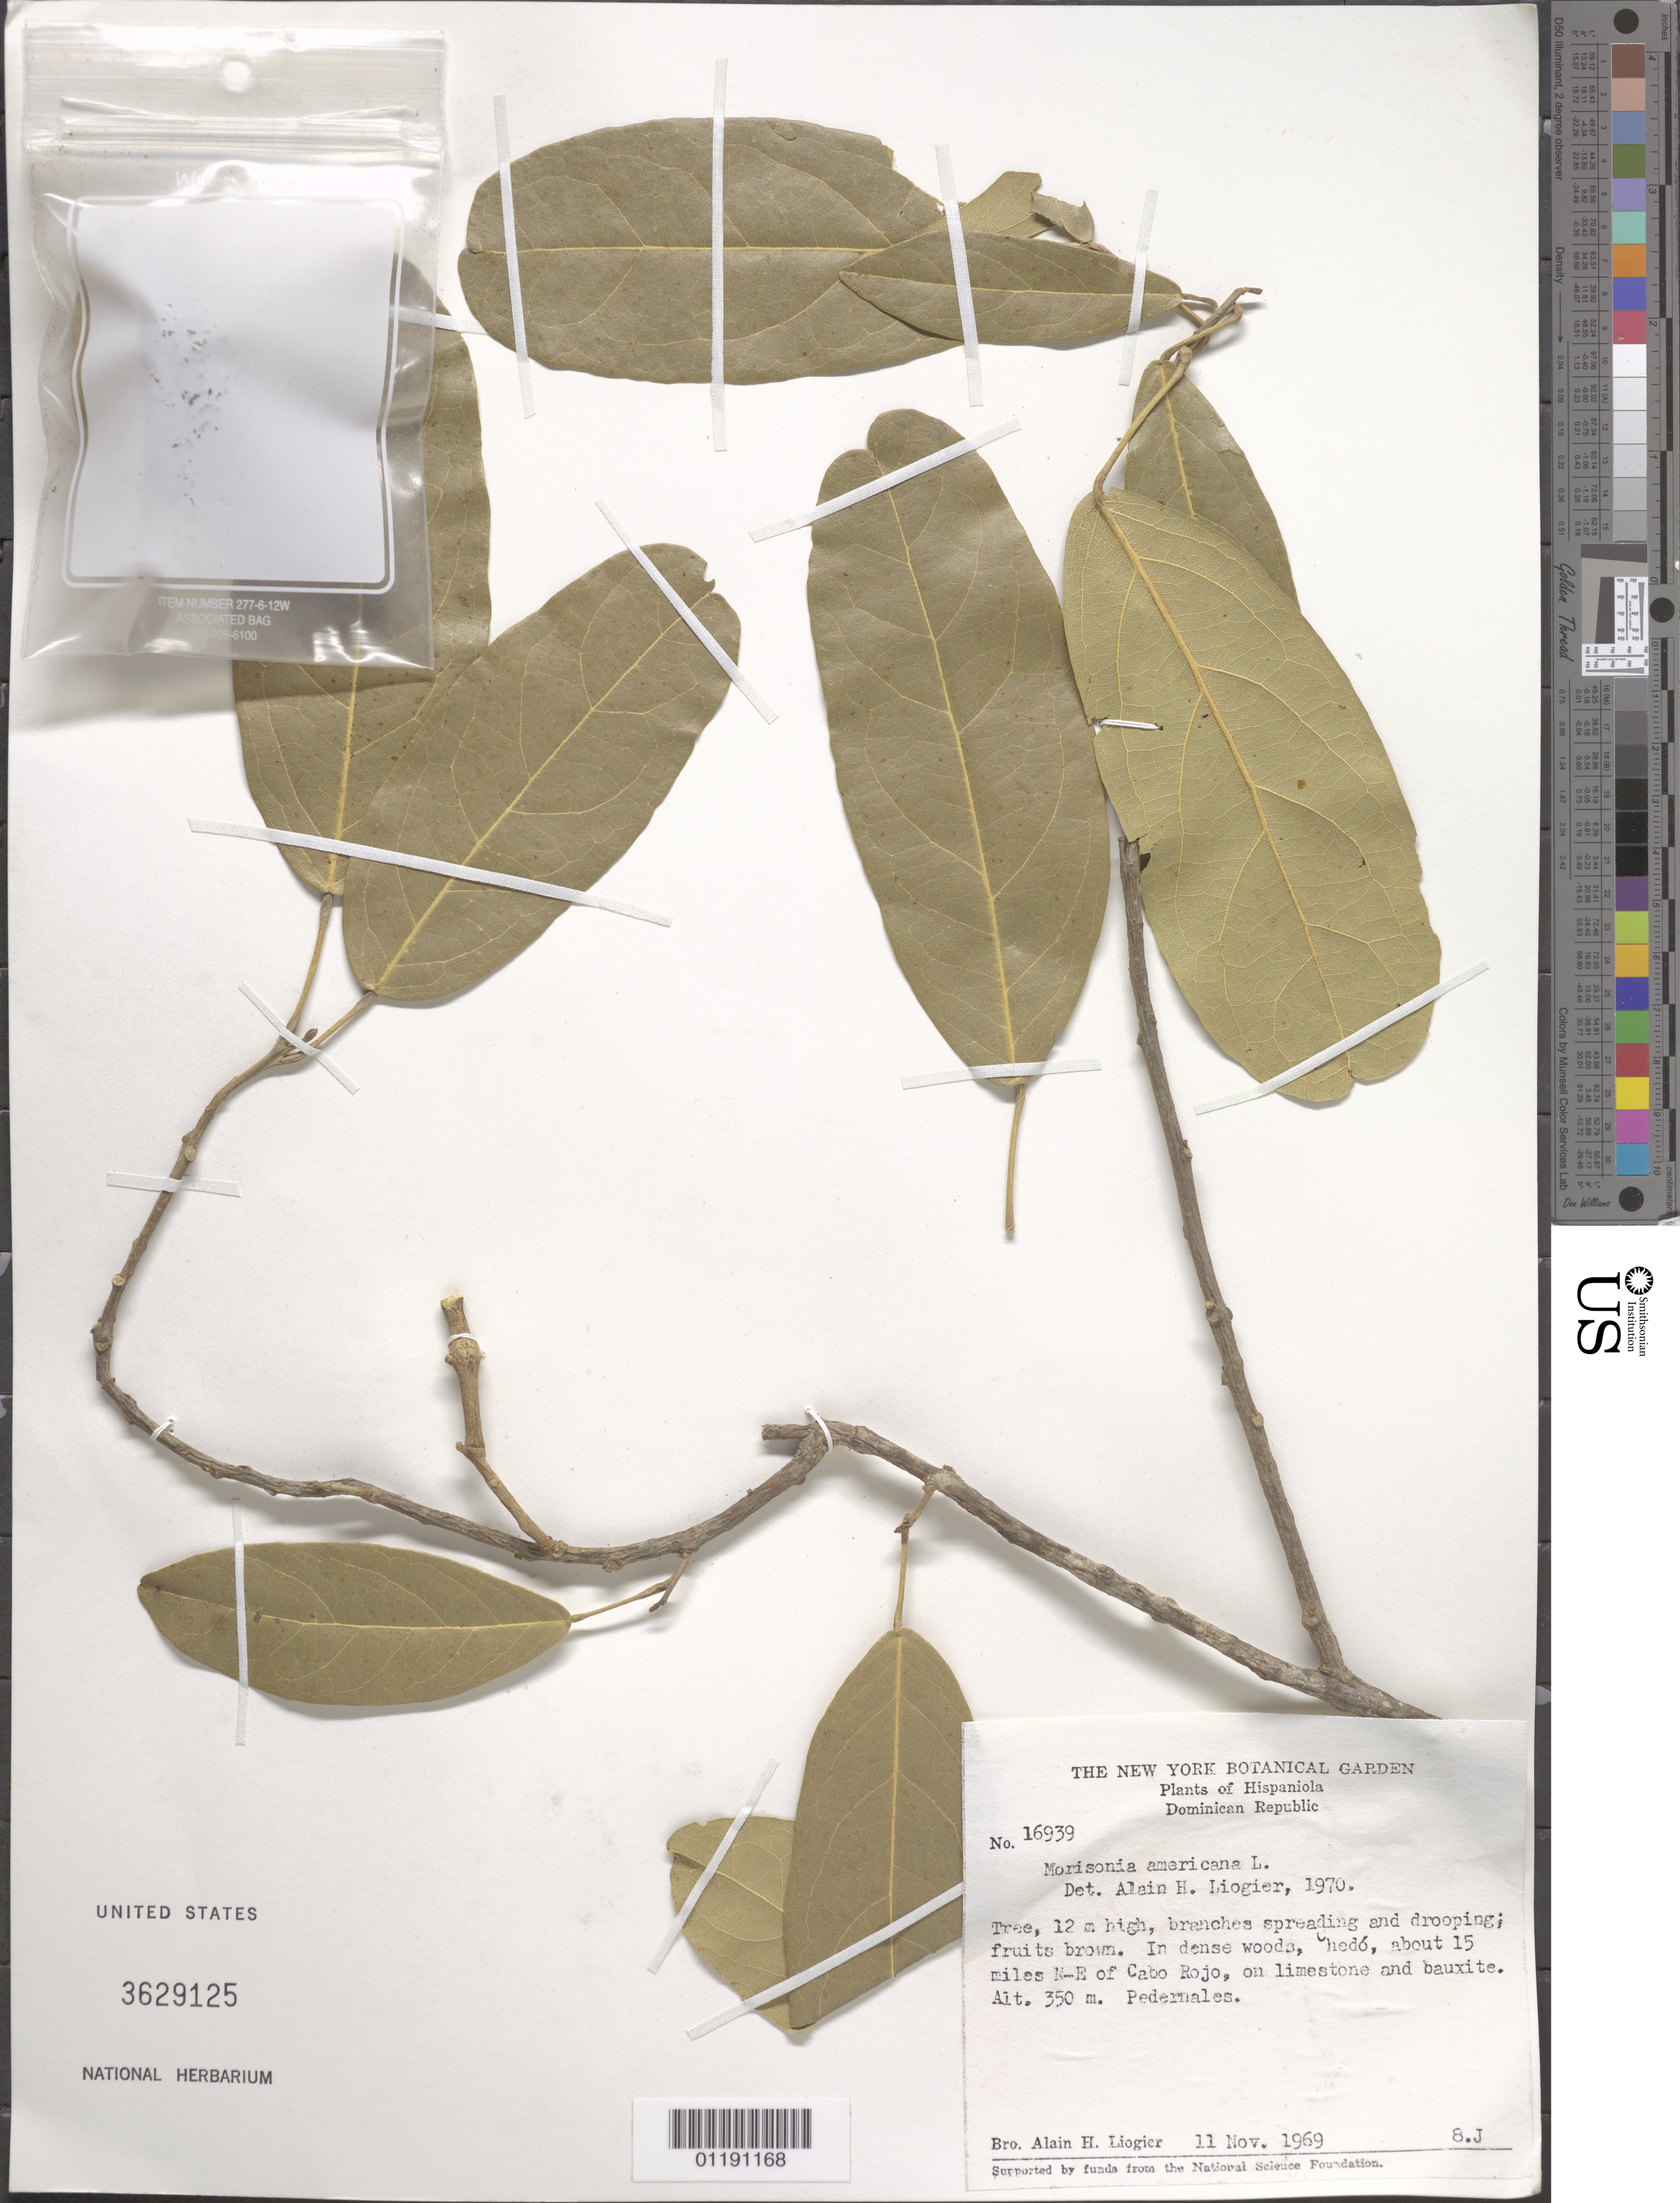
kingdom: Plantae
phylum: Tracheophyta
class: Magnoliopsida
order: Brassicales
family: Capparaceae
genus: Morisonia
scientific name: Morisonia americana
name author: L.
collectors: A. H. Liogier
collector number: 16939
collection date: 1969-11-11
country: Dominican Republic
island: Hispaniola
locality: About 15 miles NE of Cabo Rojo.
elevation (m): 350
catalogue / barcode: US 3629125